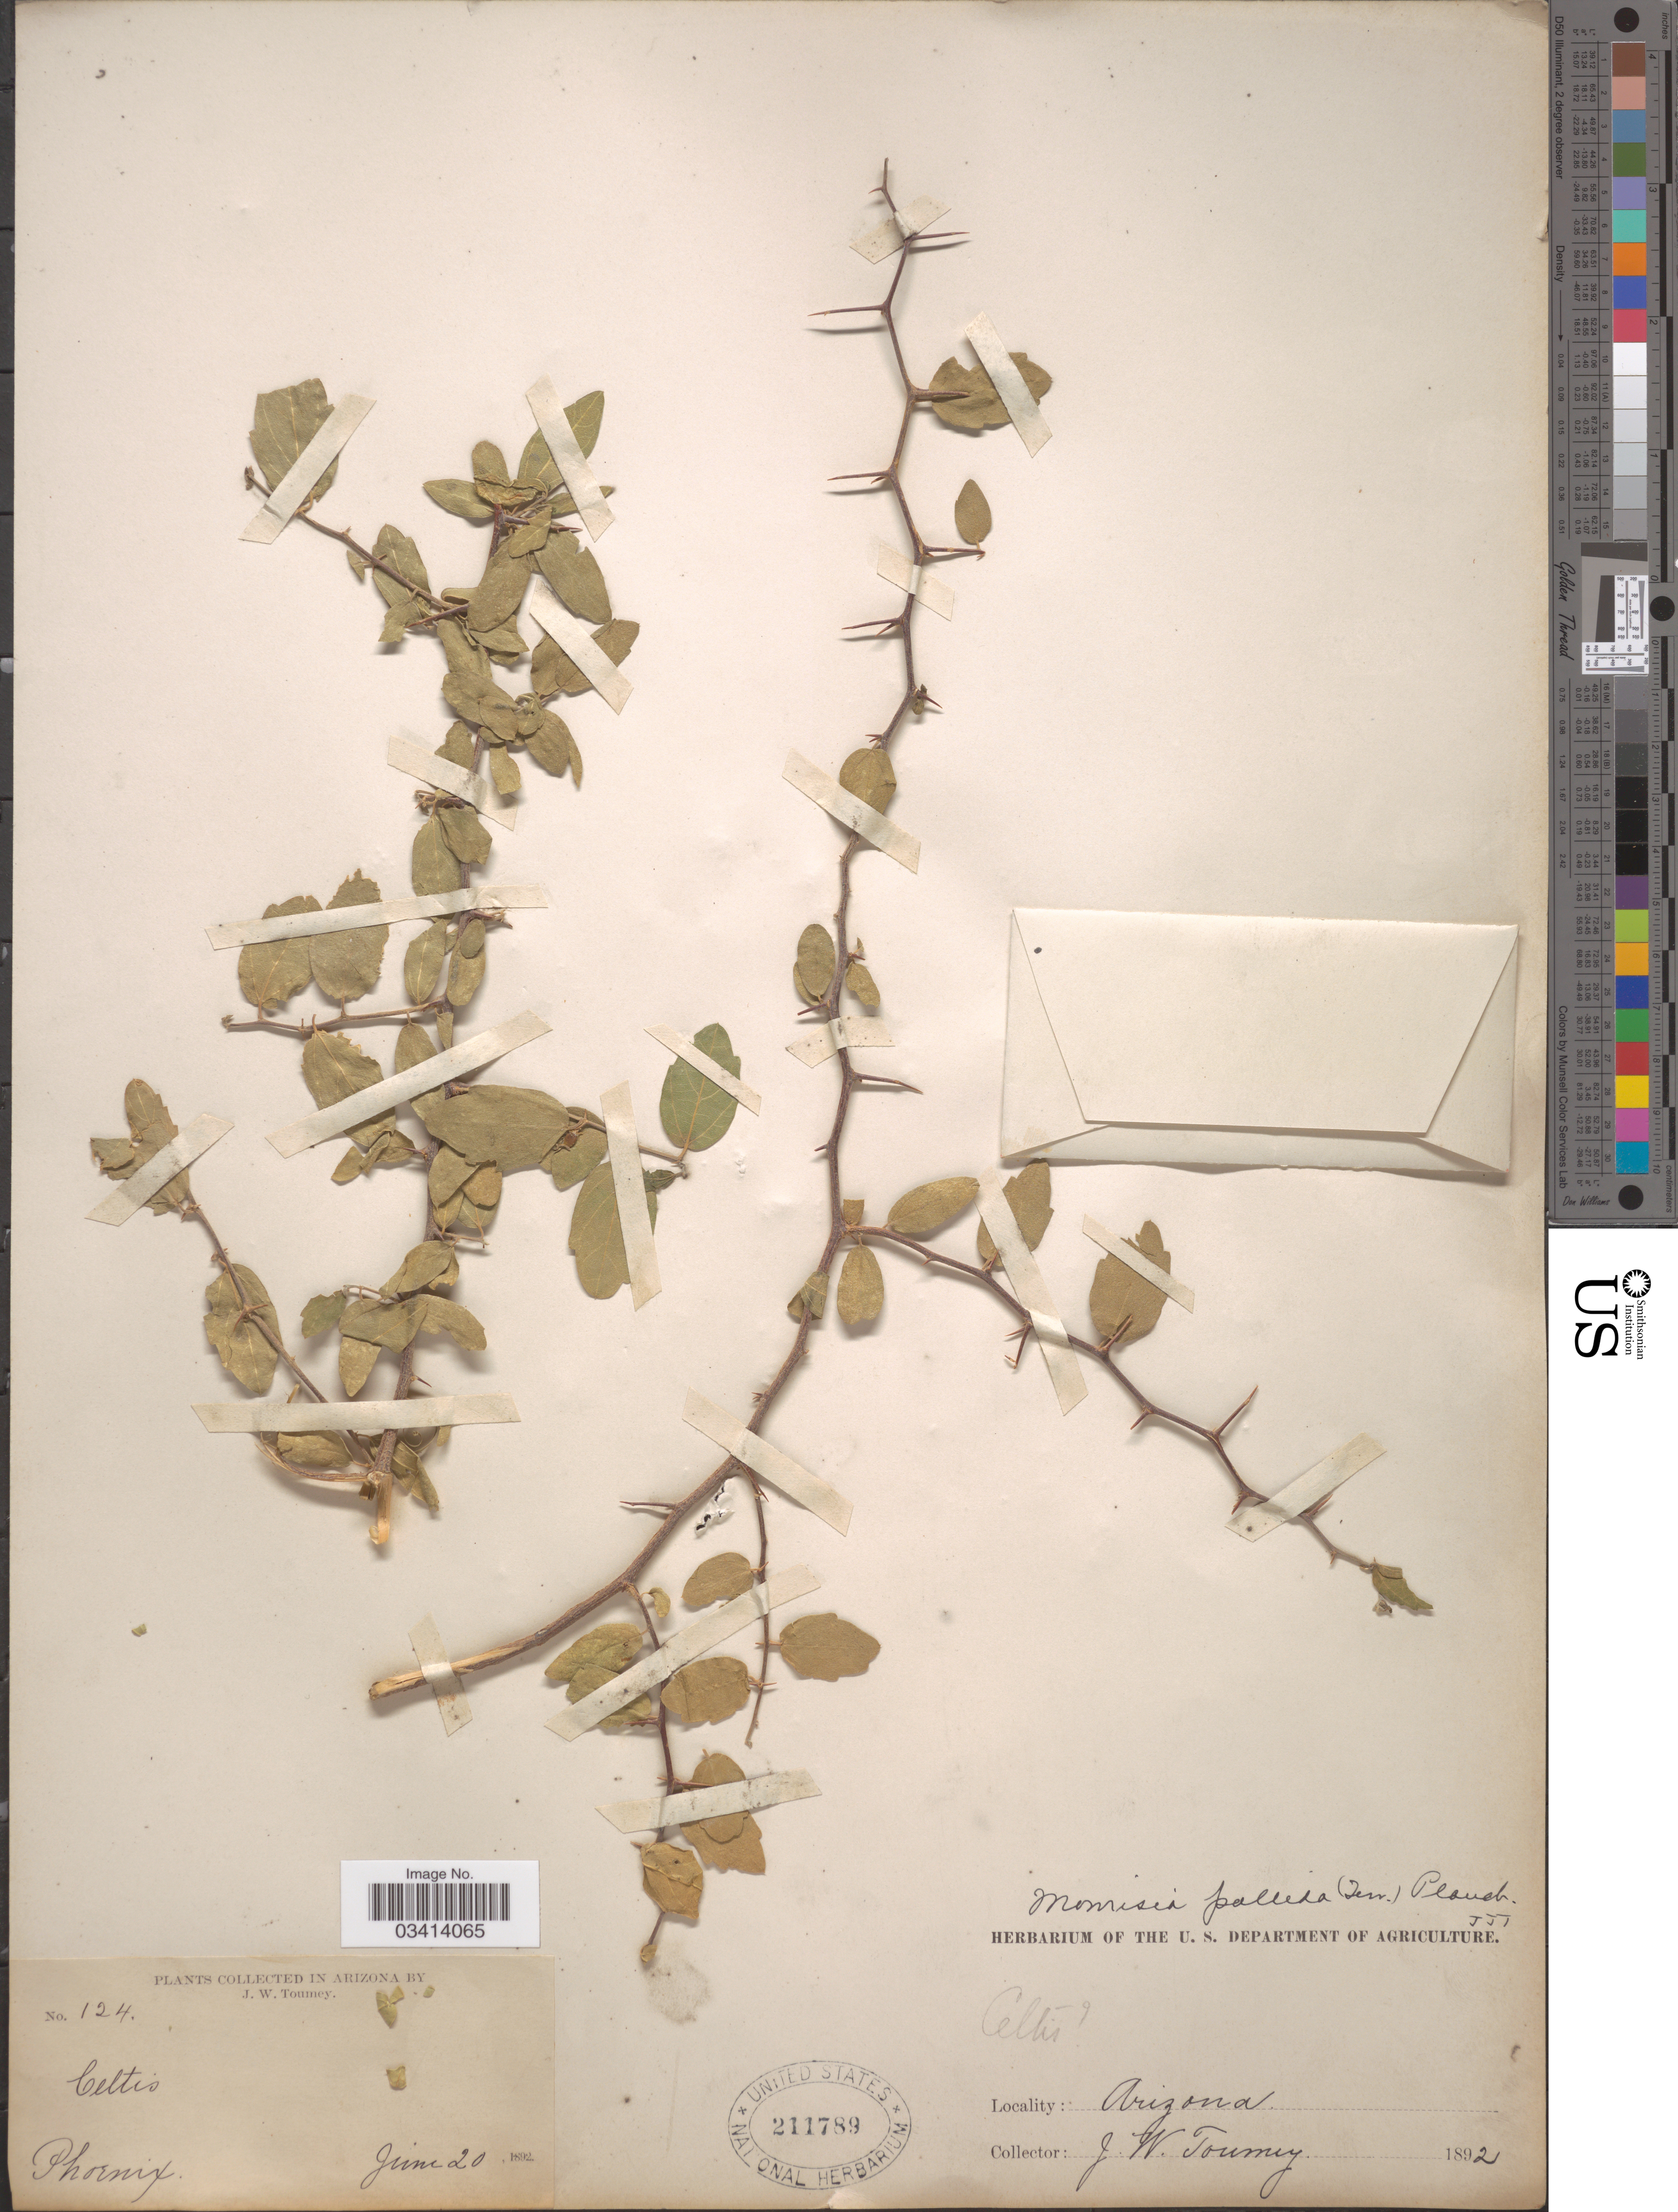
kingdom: Plantae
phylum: Tracheophyta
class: Magnoliopsida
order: Rosales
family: Cannabaceae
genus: Celtis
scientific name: Celtis pallida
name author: Torr. in Emory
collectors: J. W. Toumey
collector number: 124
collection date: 1892-06-20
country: United States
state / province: Arizona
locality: Phoenix.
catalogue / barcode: US 211789